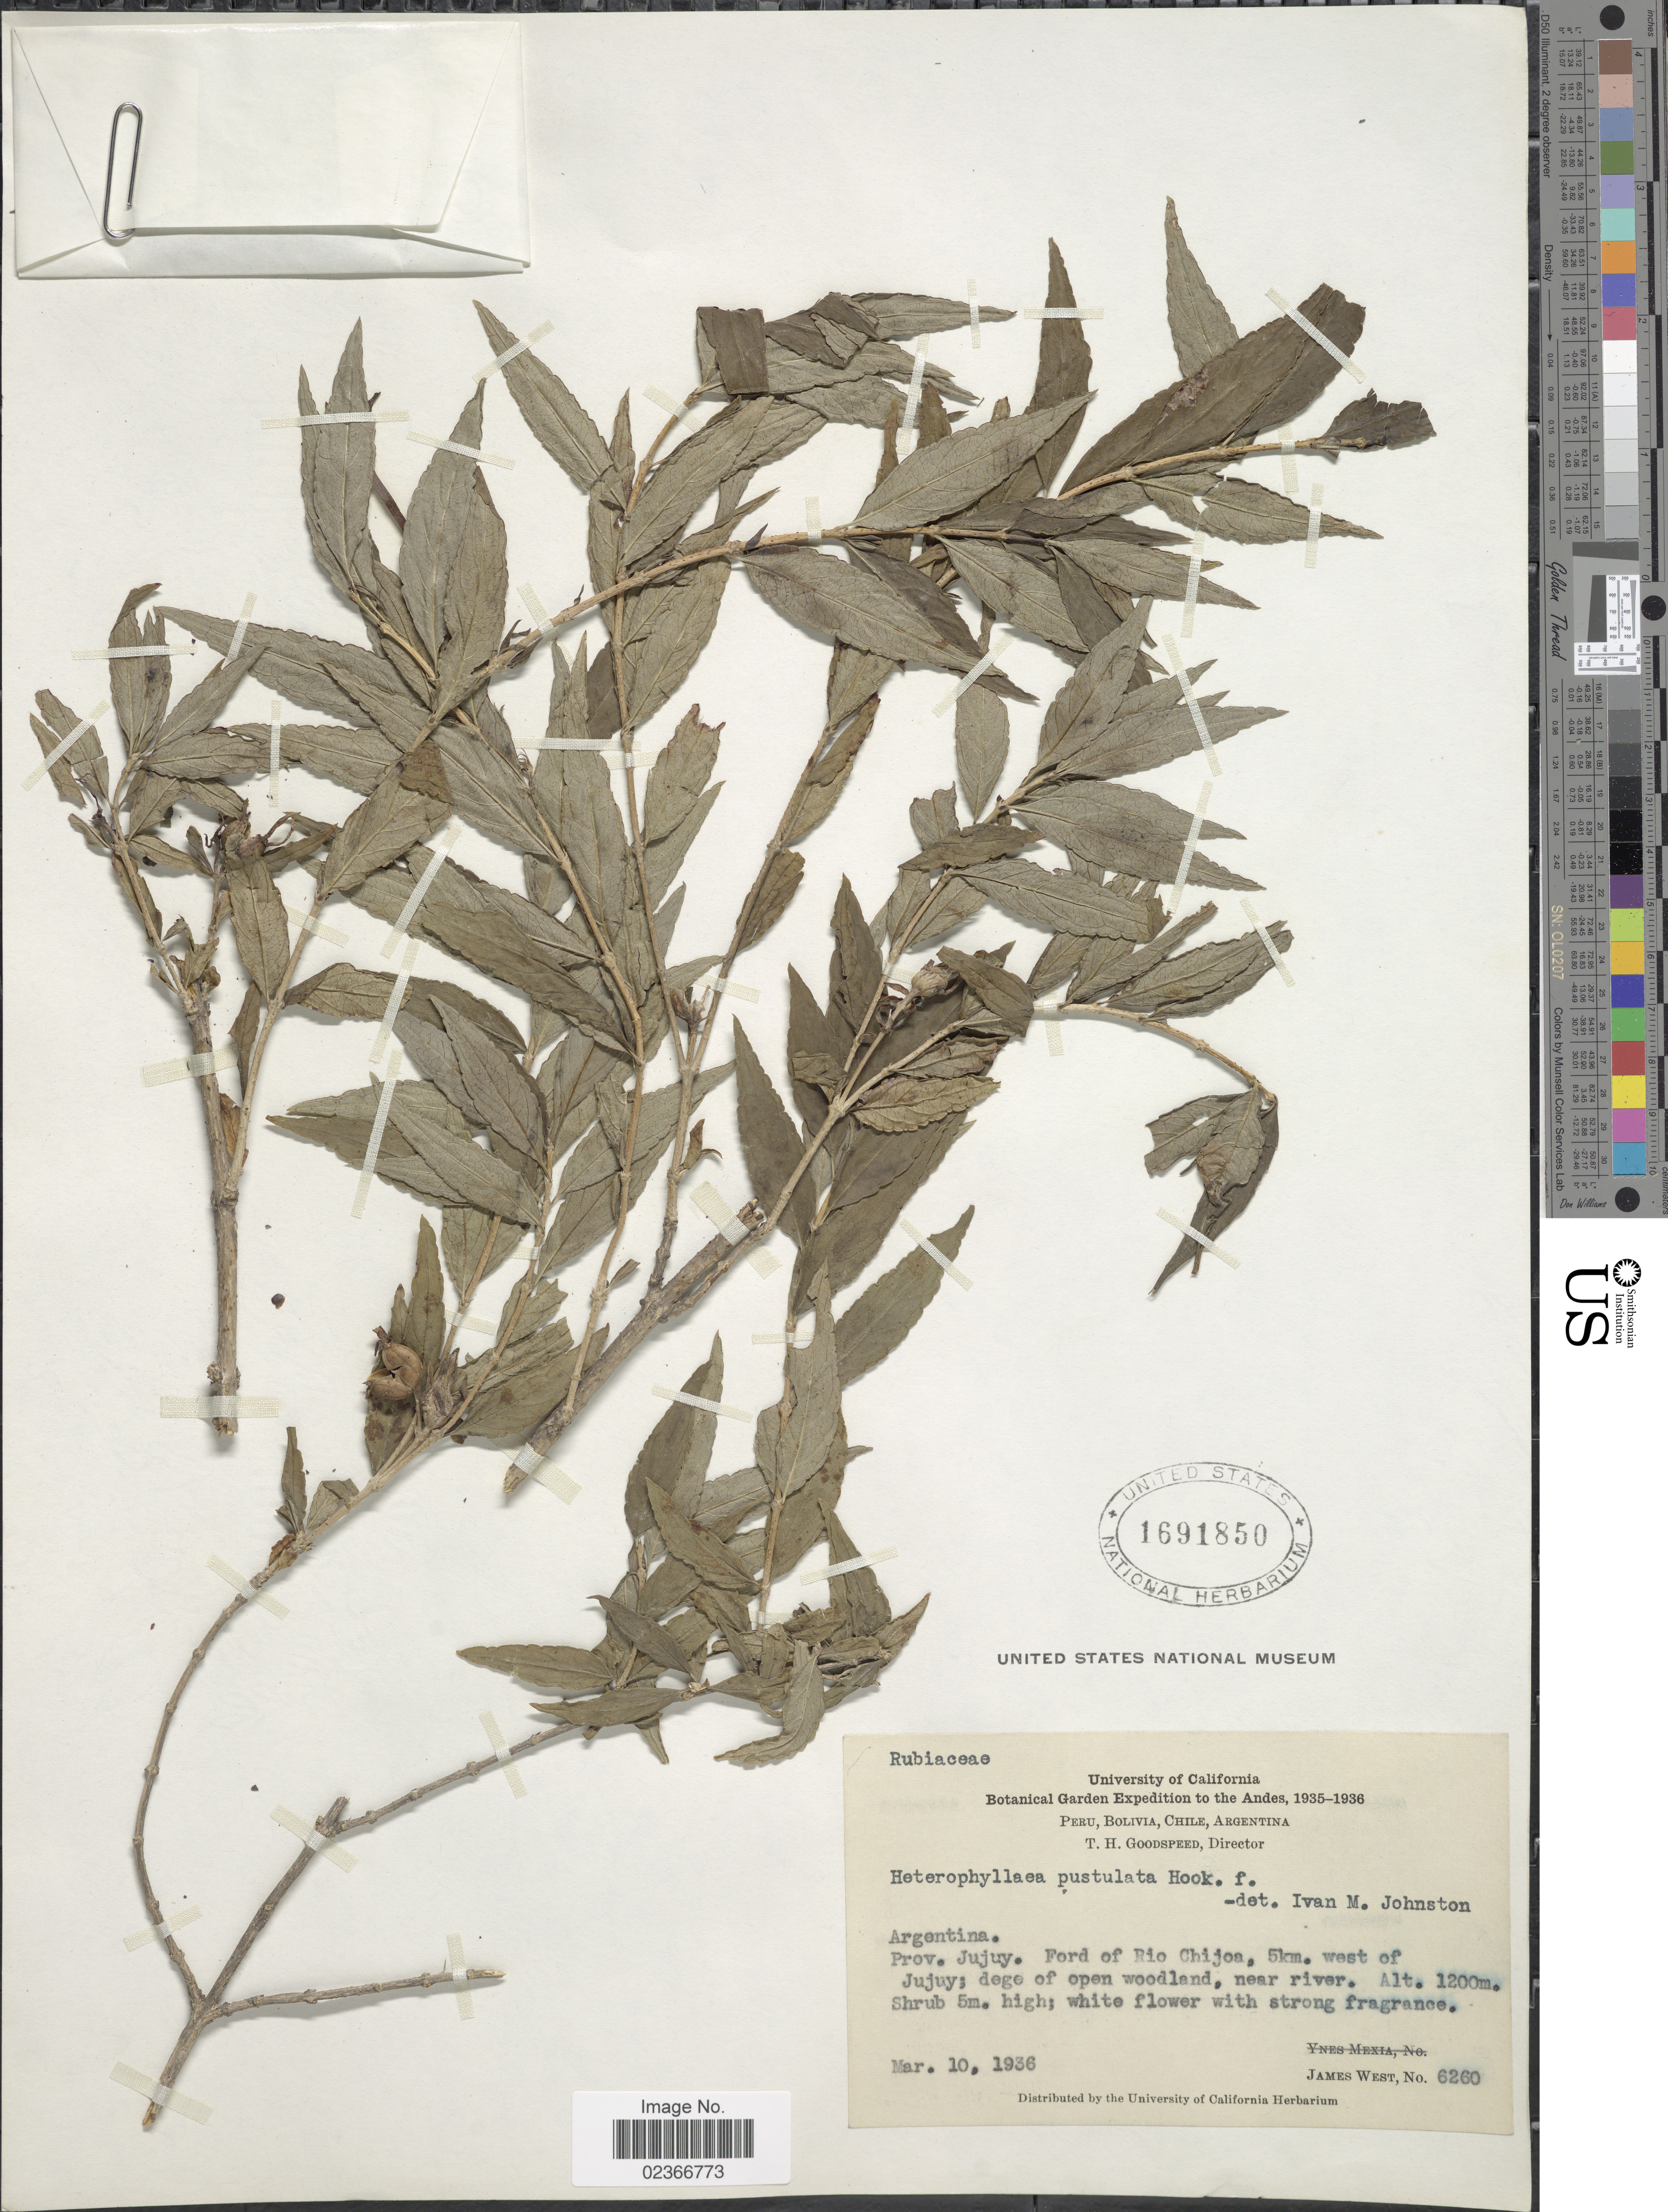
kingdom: Plantae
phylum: Tracheophyta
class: Magnoliopsida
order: Gentianales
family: Rubiaceae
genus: Heterophyllaea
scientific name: Heterophyllaea pustulata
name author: Hook. f.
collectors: J. West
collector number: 6260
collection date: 1936-03-10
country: Argentina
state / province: Jujuy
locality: Prov. Jujuy. Ford of Rio Cijoa, 5km. west of Jujuy, near river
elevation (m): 1200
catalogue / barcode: US 1691850